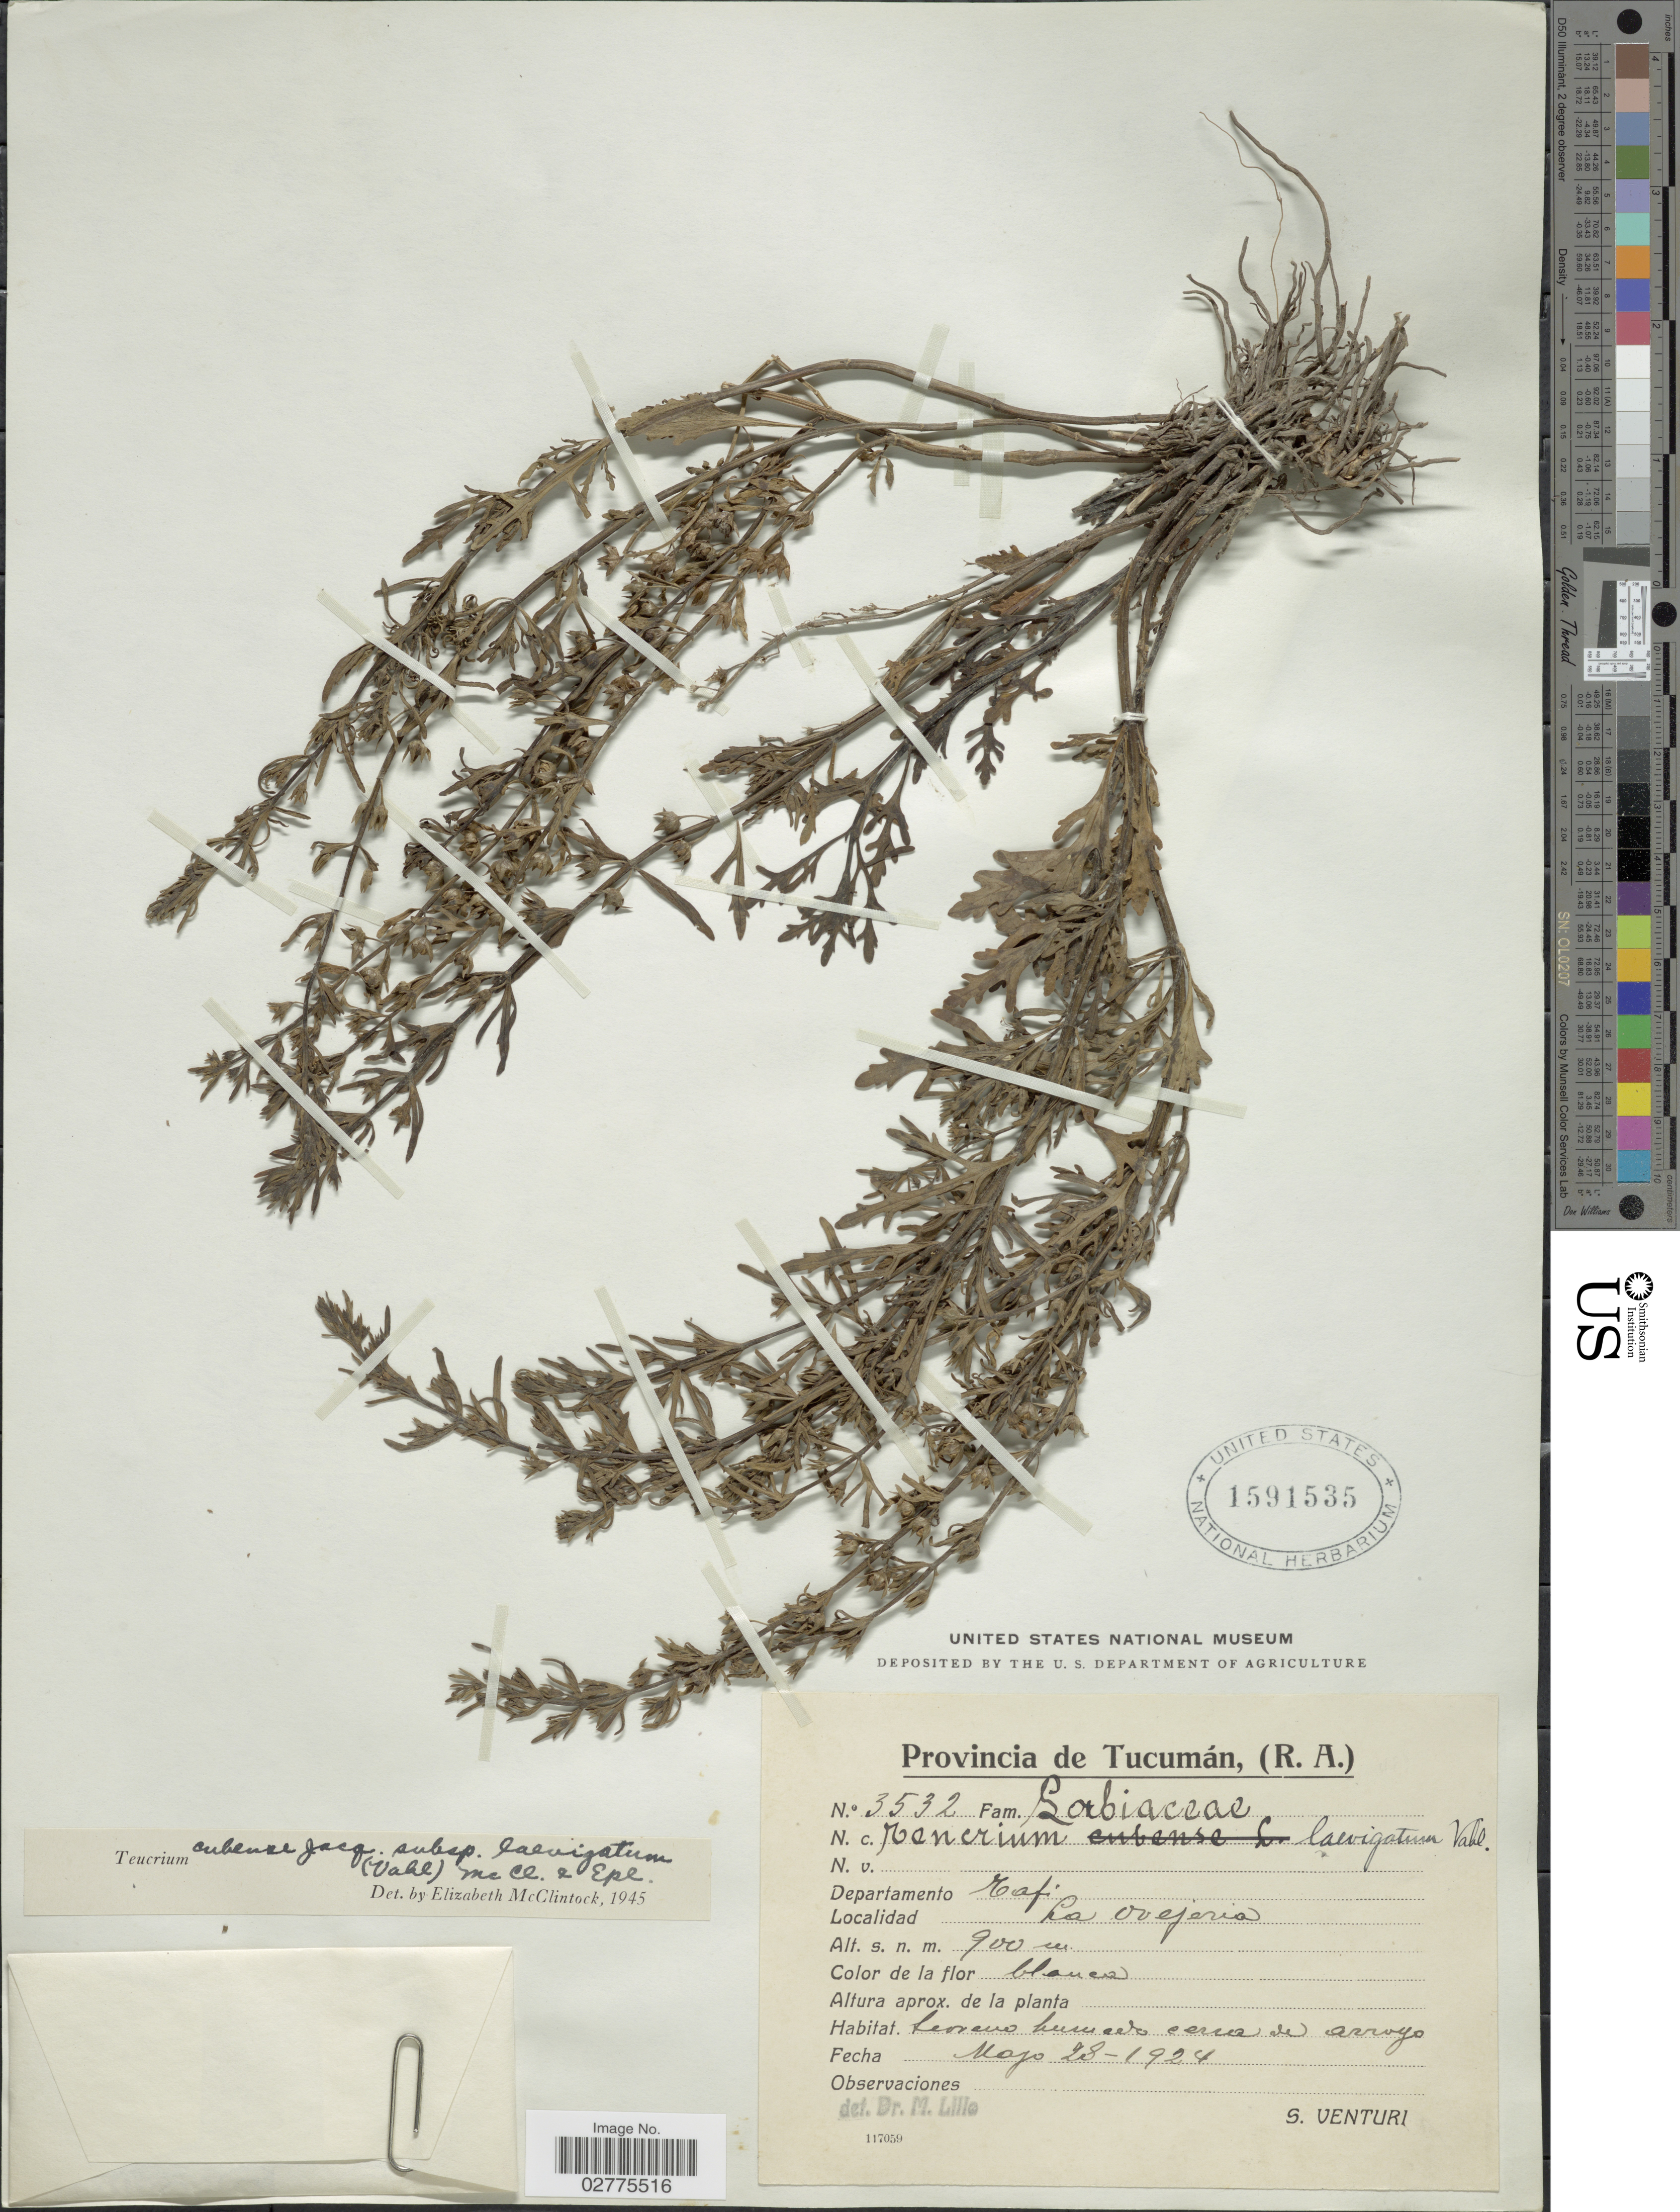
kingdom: Plantae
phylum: Tracheophyta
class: Magnoliopsida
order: Lamiales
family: Lamiaceae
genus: Teucrium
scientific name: Teucrium cubense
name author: Jacq.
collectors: S. Venturi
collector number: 3532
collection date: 1924-05-28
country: Argentina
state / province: Tucuman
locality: Departamento Tafi, La Ovejeria.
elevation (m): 900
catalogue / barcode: US 1591535